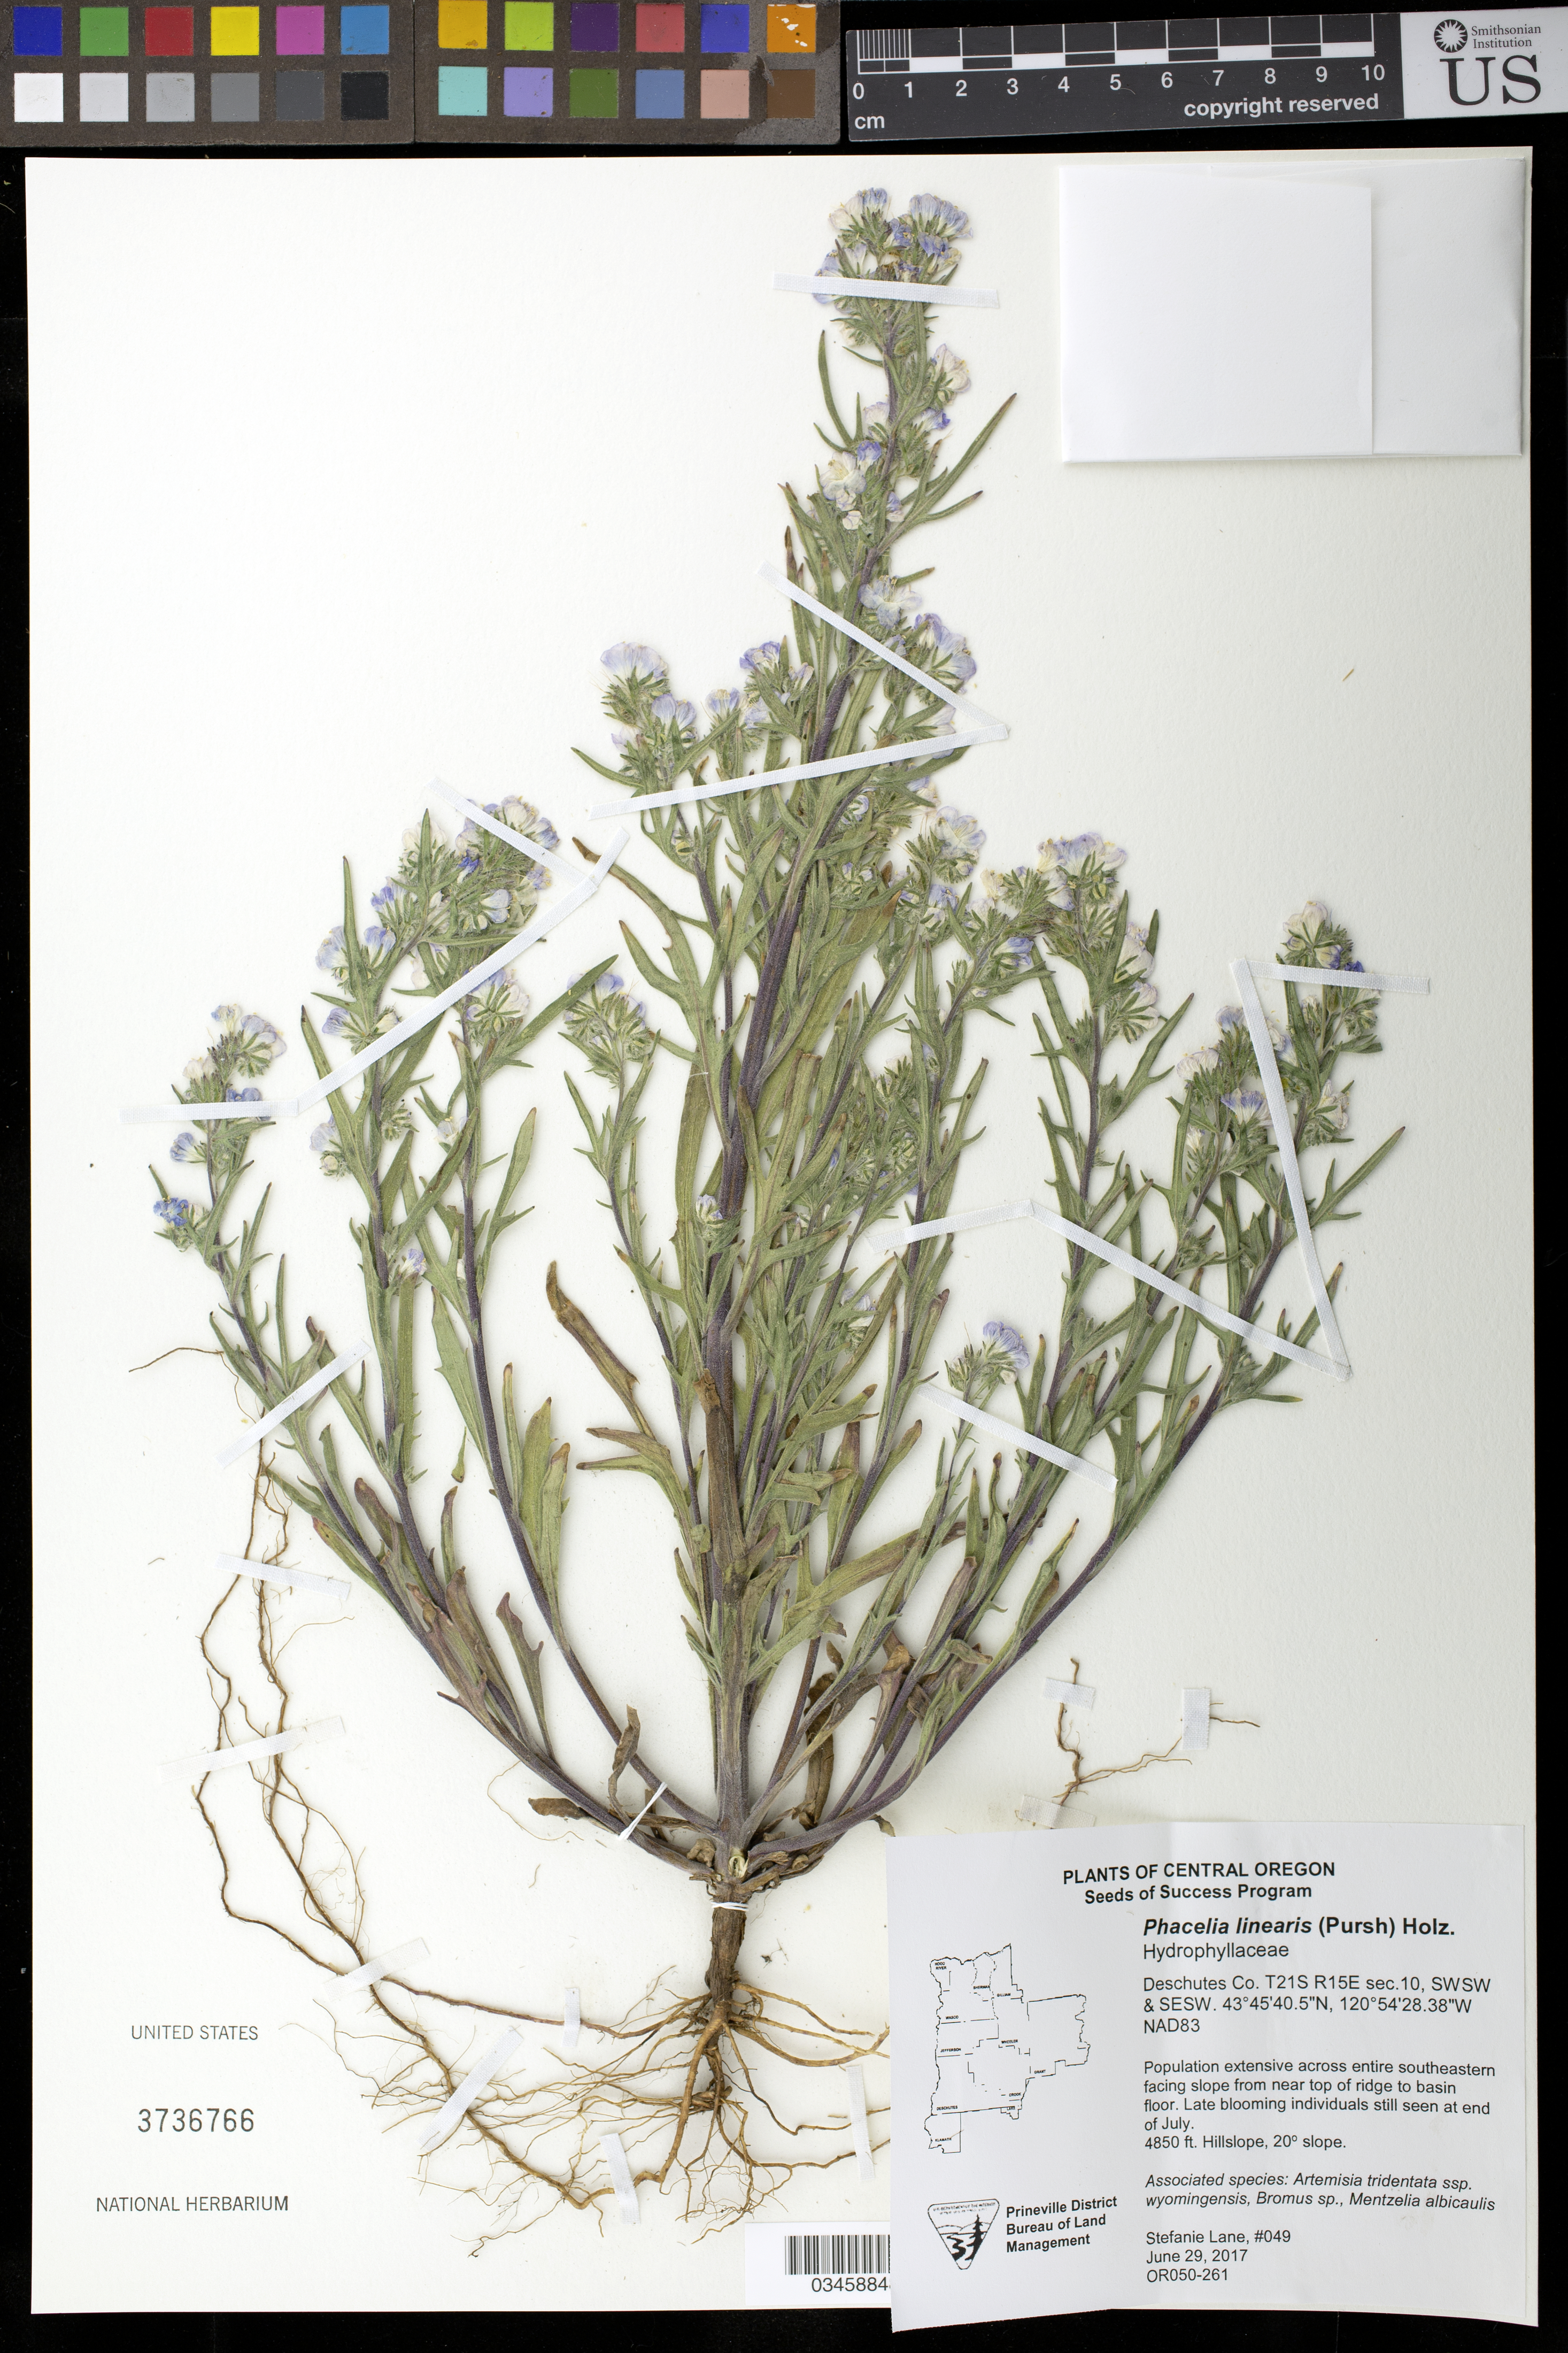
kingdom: Plantae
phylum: Tracheophyta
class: Magnoliopsida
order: Boraginales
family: Hydrophyllaceae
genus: Phacelia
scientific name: Phacelia linearis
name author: (Pursh) Holz.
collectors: S. Lane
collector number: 049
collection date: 2017-06-29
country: United States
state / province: Oregon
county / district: Deschutes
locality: T21S R15E, sec.10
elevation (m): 1478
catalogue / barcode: US 3736766